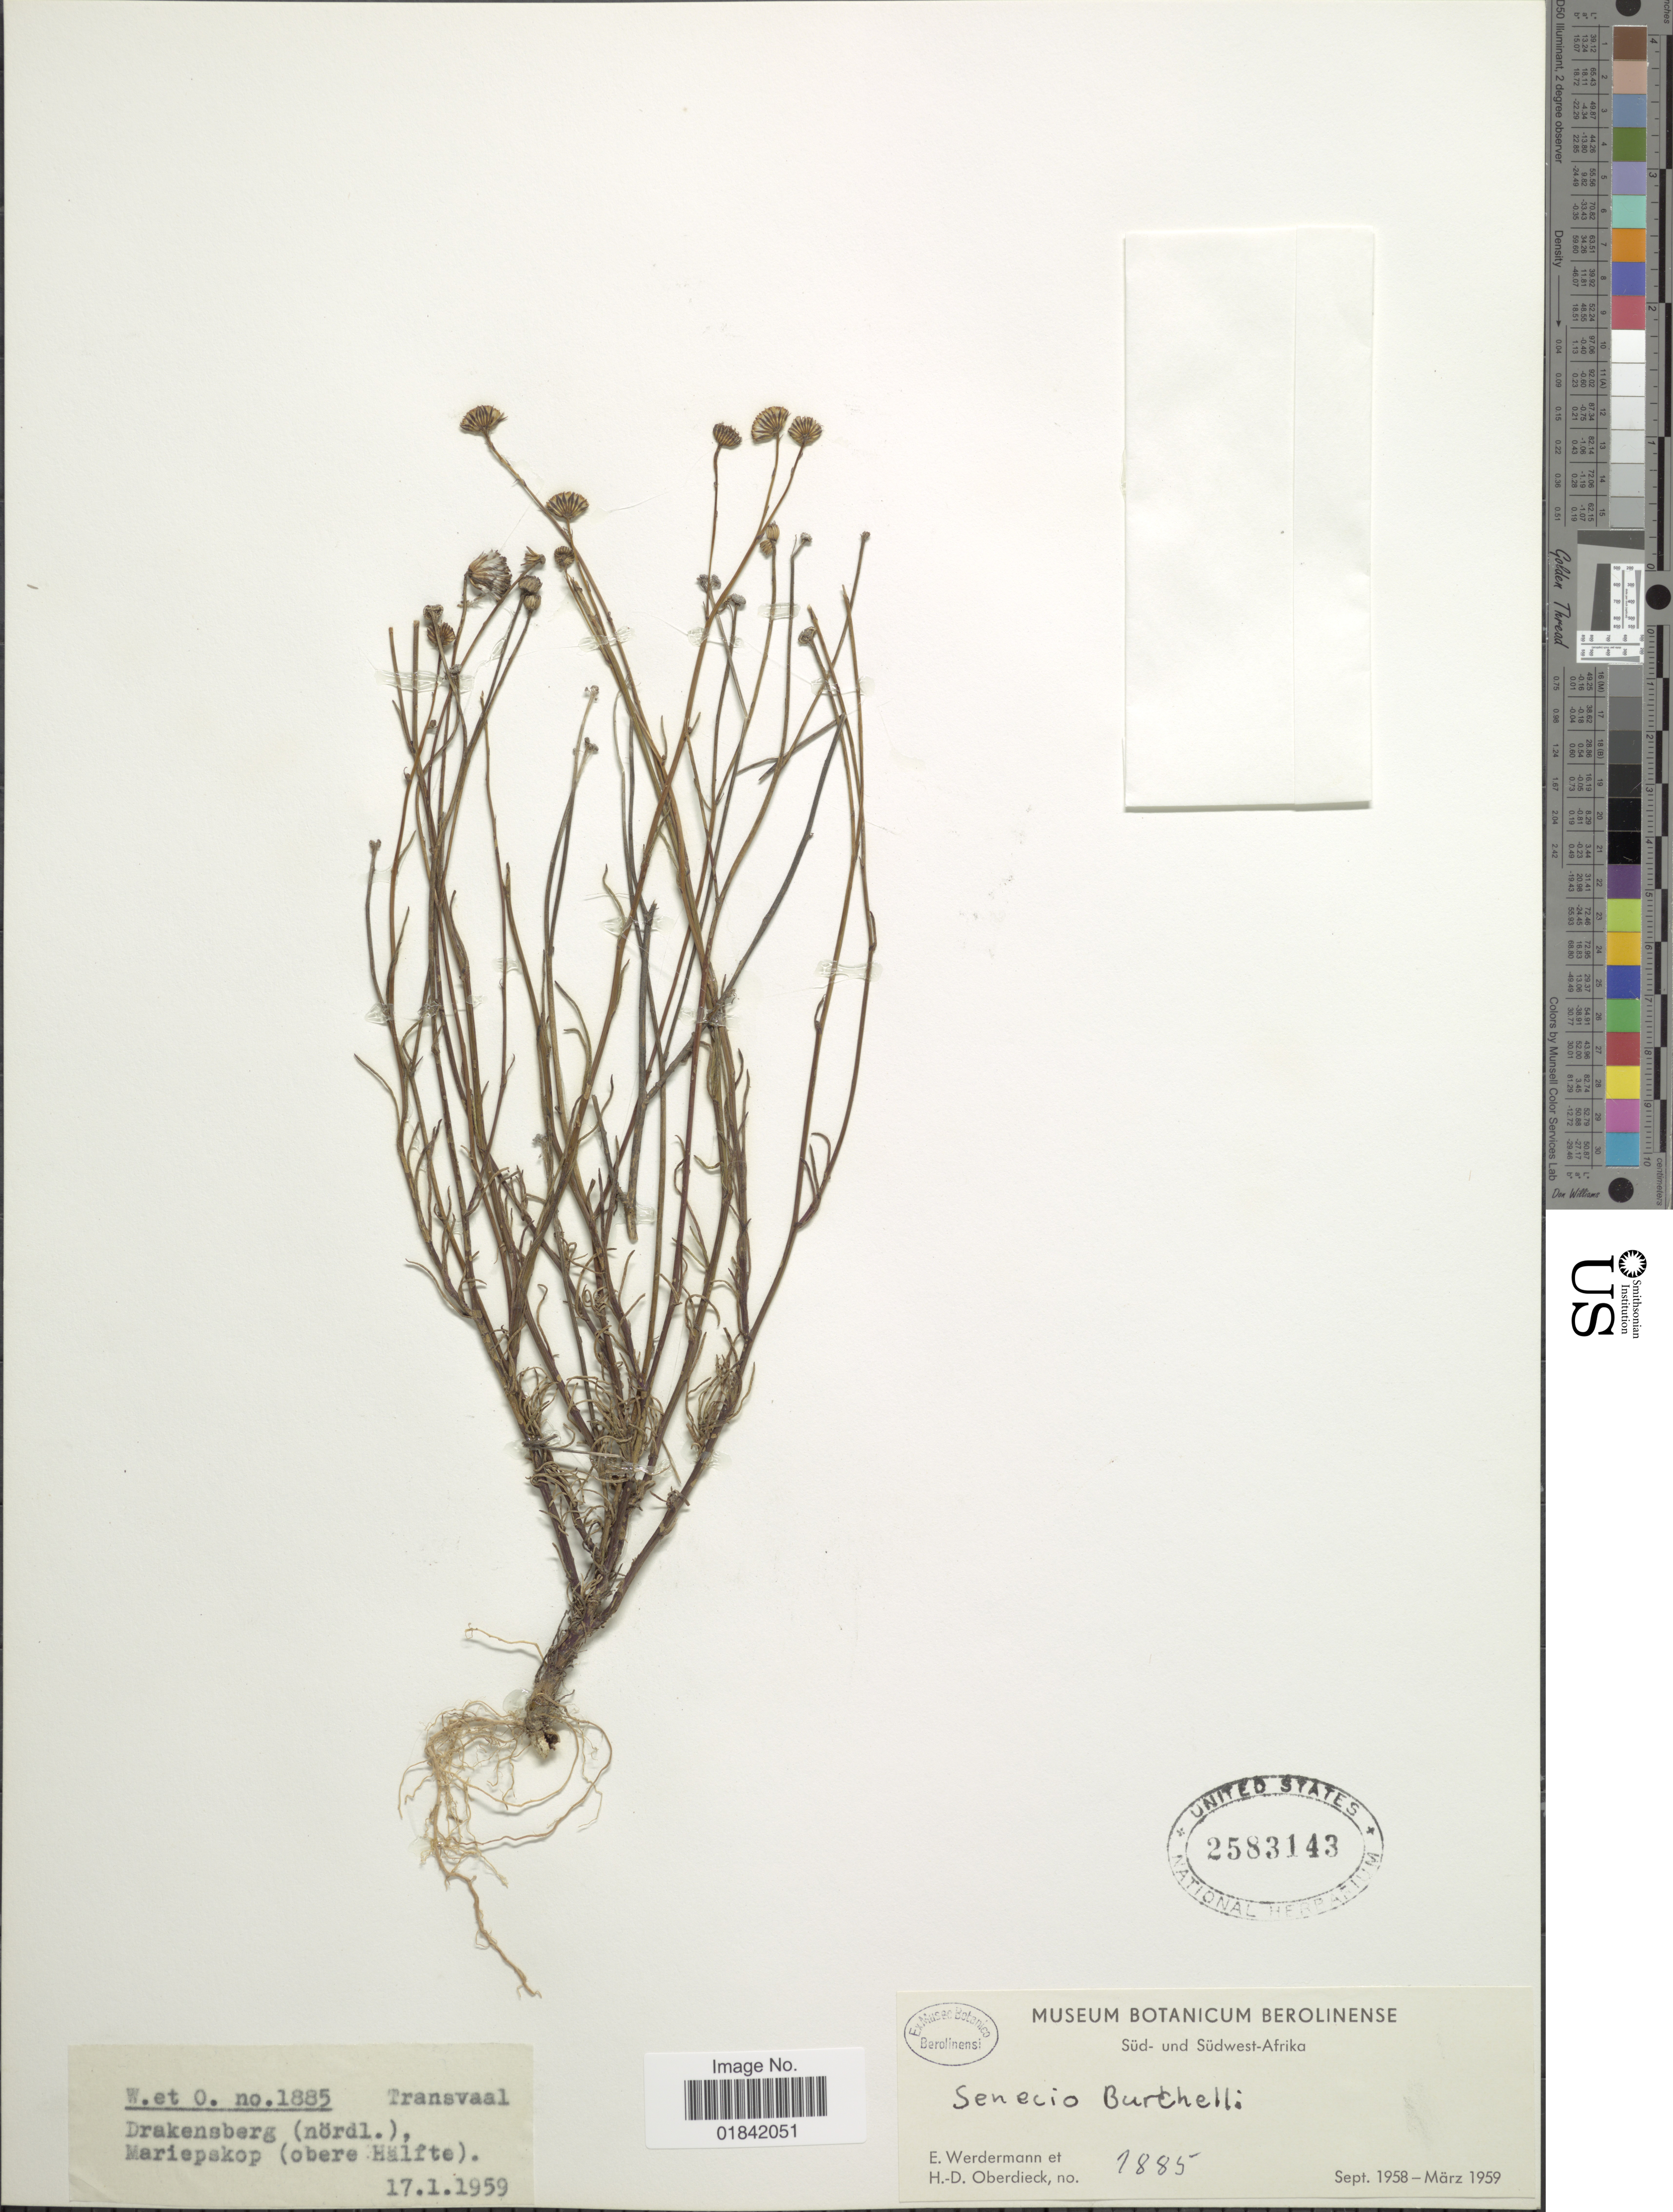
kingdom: Plantae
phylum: Tracheophyta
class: Magnoliopsida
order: Asterales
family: Asteraceae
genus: Senecio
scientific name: Senecio burchellii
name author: DC.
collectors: E. Werdermann & H. Oberdieck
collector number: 1885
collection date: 1958-09/1959-03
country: South Africa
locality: Sud- und Sudwest-Afrika, Transvaal, Drakensberg (nordl.), Mariepskop (obere Halfte)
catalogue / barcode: US 2583143